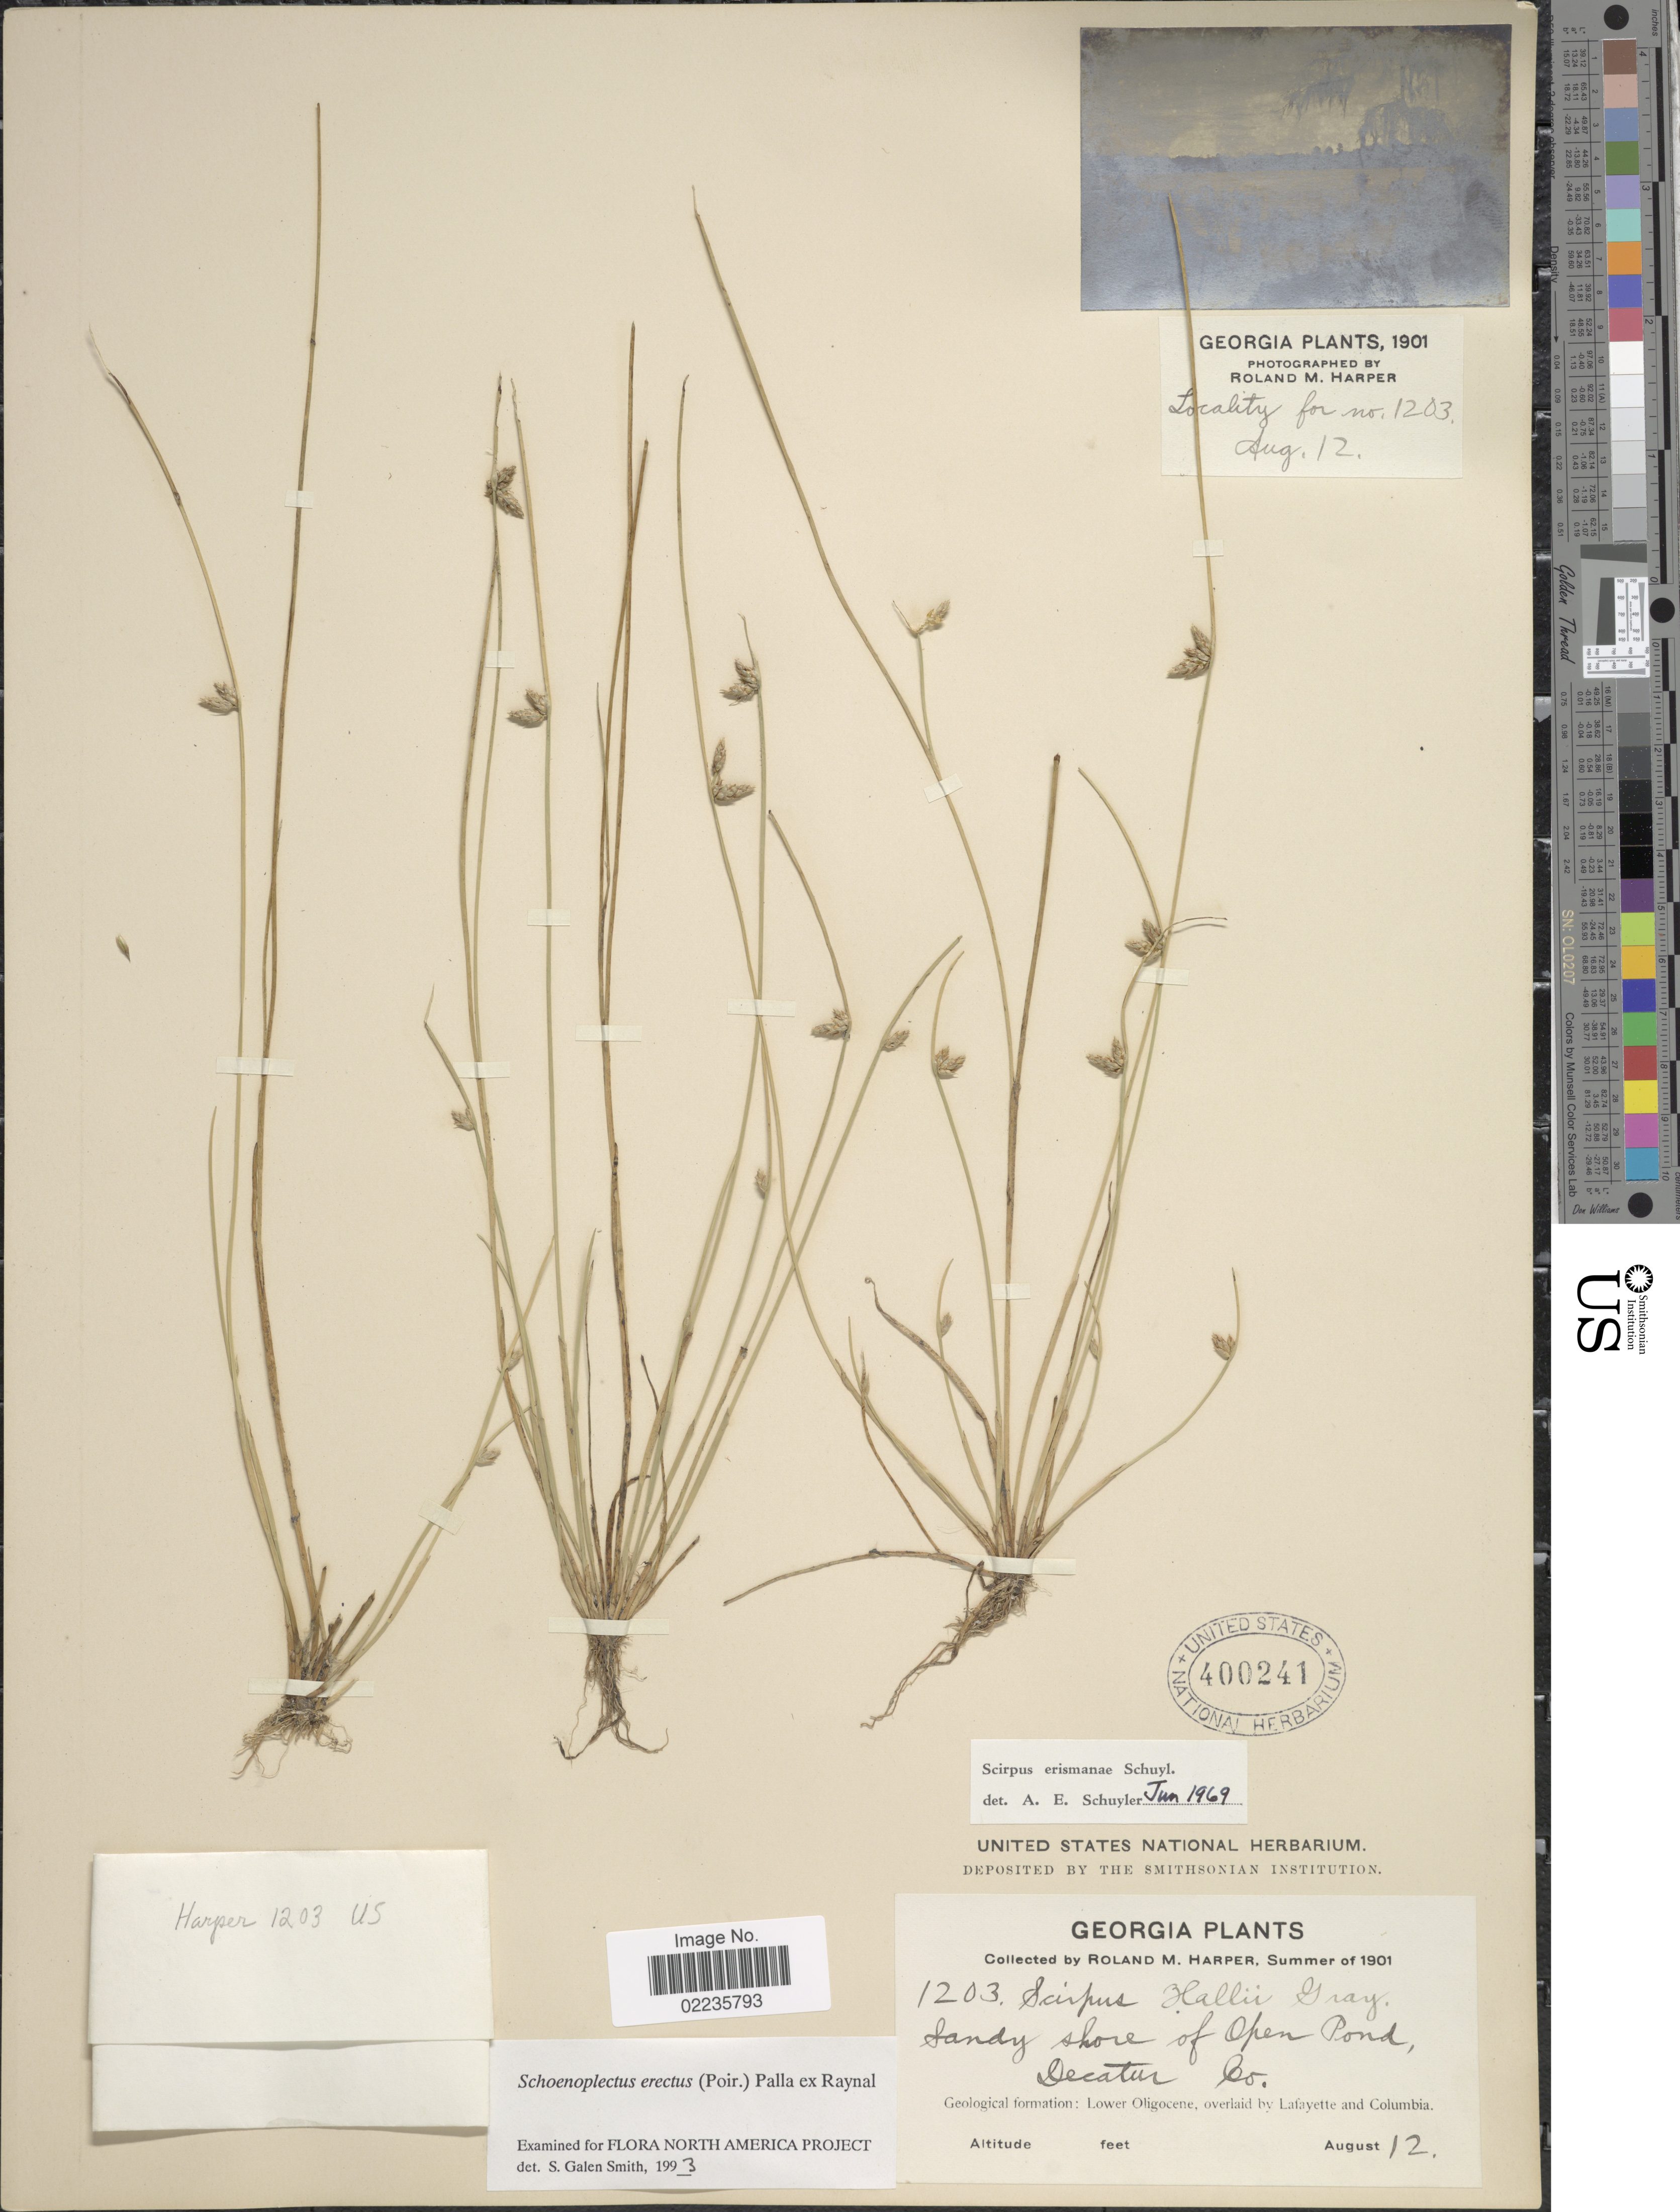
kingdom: Plantae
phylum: Tracheophyta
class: Liliopsida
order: Poales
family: Cyperaceae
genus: Schoenoplectus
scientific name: Schoenoplectus erectus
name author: (Poir.) Palla ex J. Raynal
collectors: R. M. Harper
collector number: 1203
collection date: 1901-08-12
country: United States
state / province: Georgia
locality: Sandy shore of Open Pond, Decatur Co. Geological formation: Lower Oligocene, overlaid by Lafayette and Colombia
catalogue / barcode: US 400241